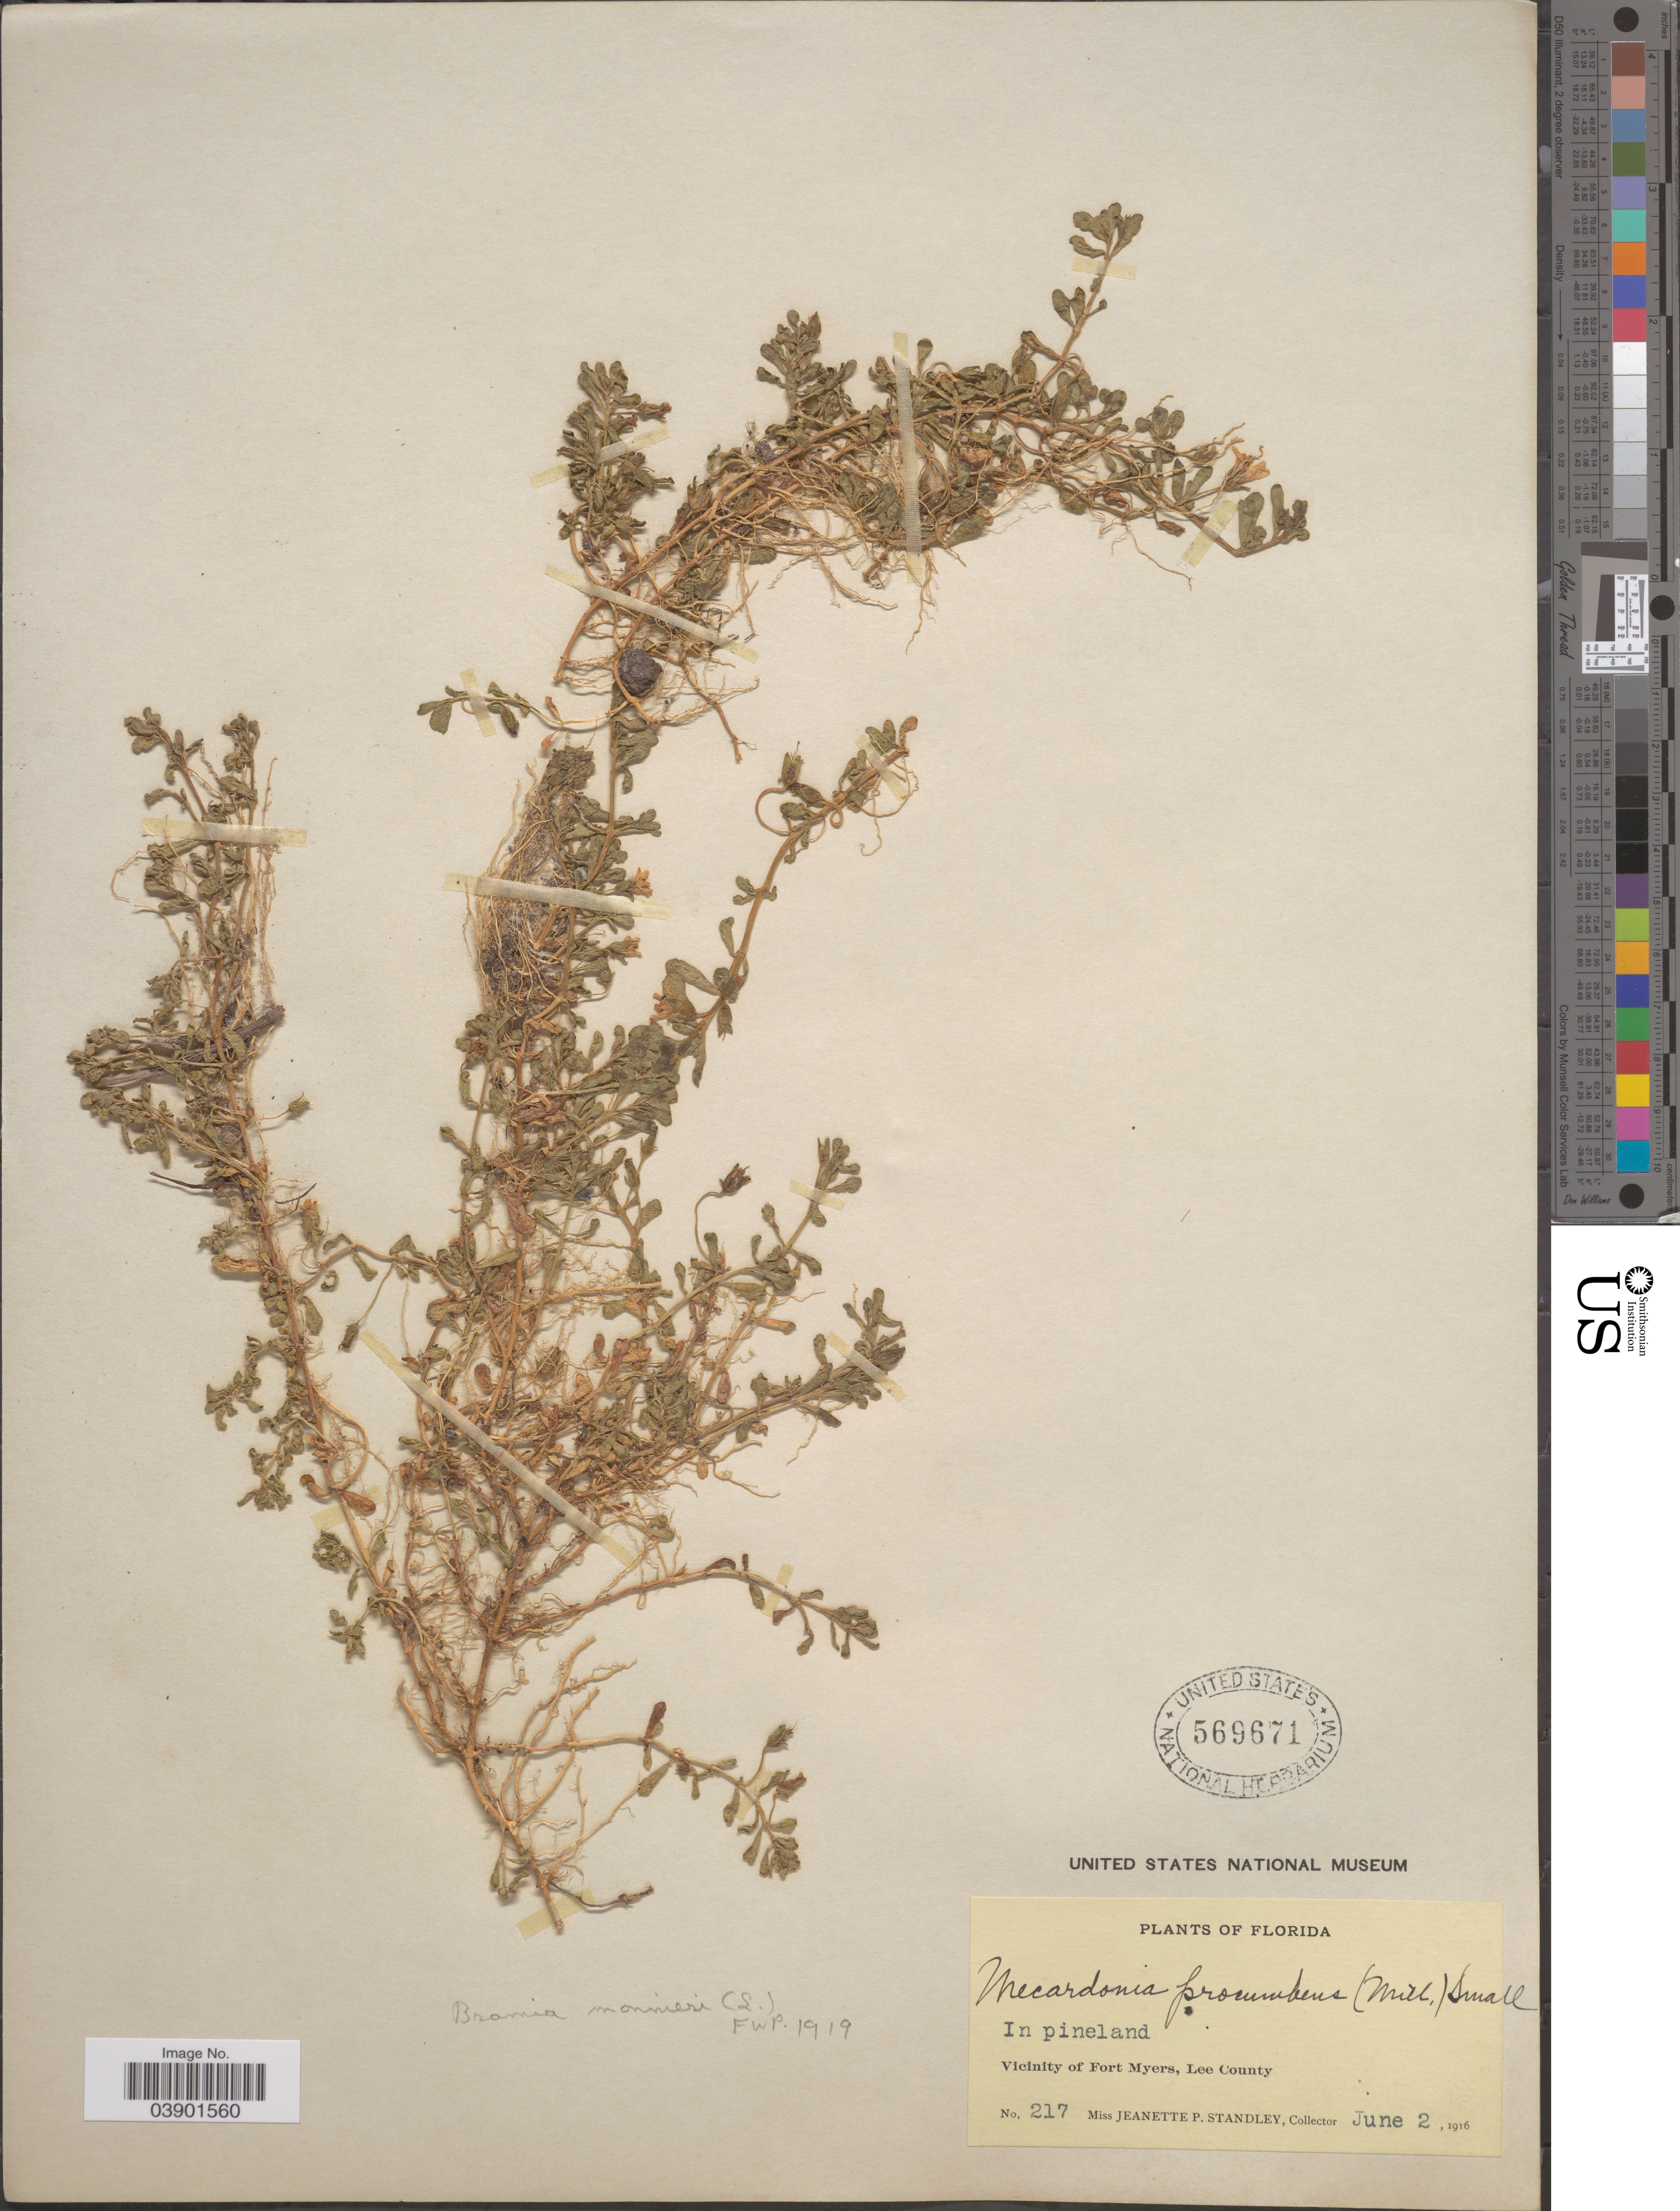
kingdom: Plantae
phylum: Tracheophyta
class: Magnoliopsida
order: Lamiales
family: Plantaginaceae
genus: Bacopa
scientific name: Bacopa monnieri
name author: (L.) Pennell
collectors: J. P. Standley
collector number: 217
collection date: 1916-06-02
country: United States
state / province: Florida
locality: Vicinity of Fort Myers, Lee County.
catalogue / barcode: US 569671